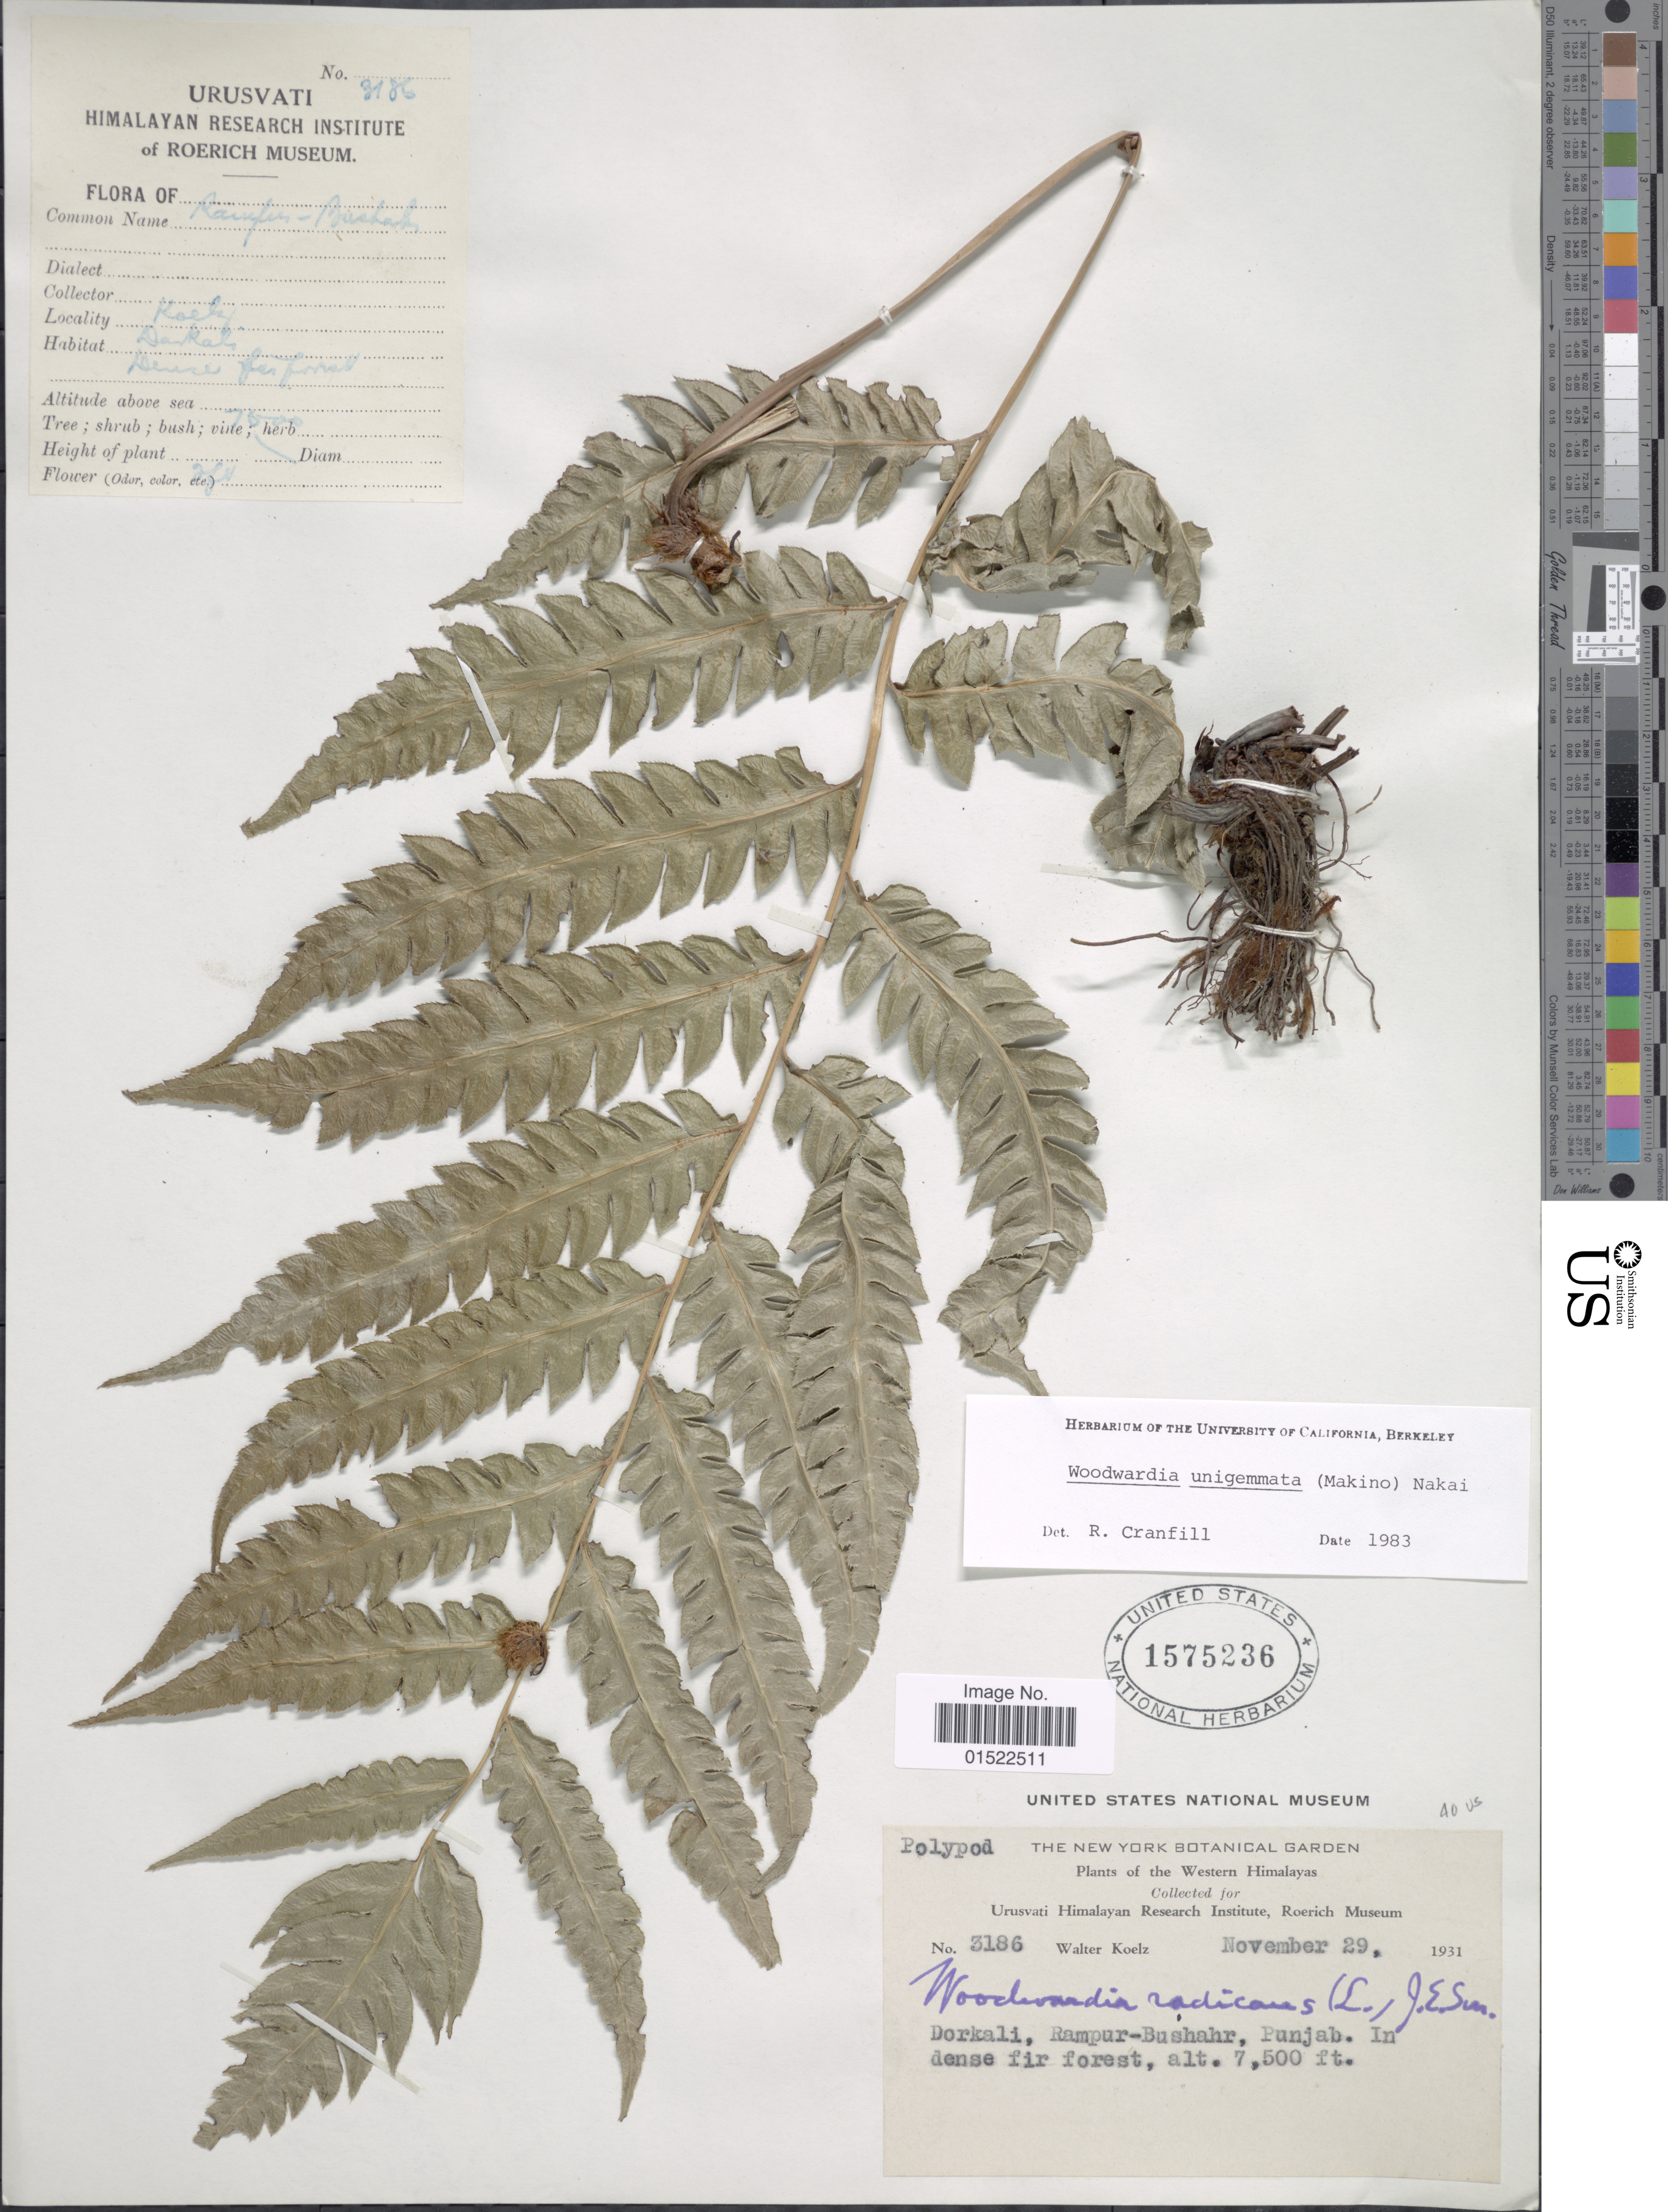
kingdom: Plantae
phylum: Tracheophyta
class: Polypodiopsida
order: Polypodiales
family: Blechnaceae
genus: Woodwardia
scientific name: Woodwardia unigemmata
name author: (Makino) Nakai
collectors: W. N. Koelz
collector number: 3186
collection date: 1931-11-29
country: India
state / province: Punjab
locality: Dorkali, Rampur-Bushahr, Western Himalayas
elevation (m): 2286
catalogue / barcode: US 1575236